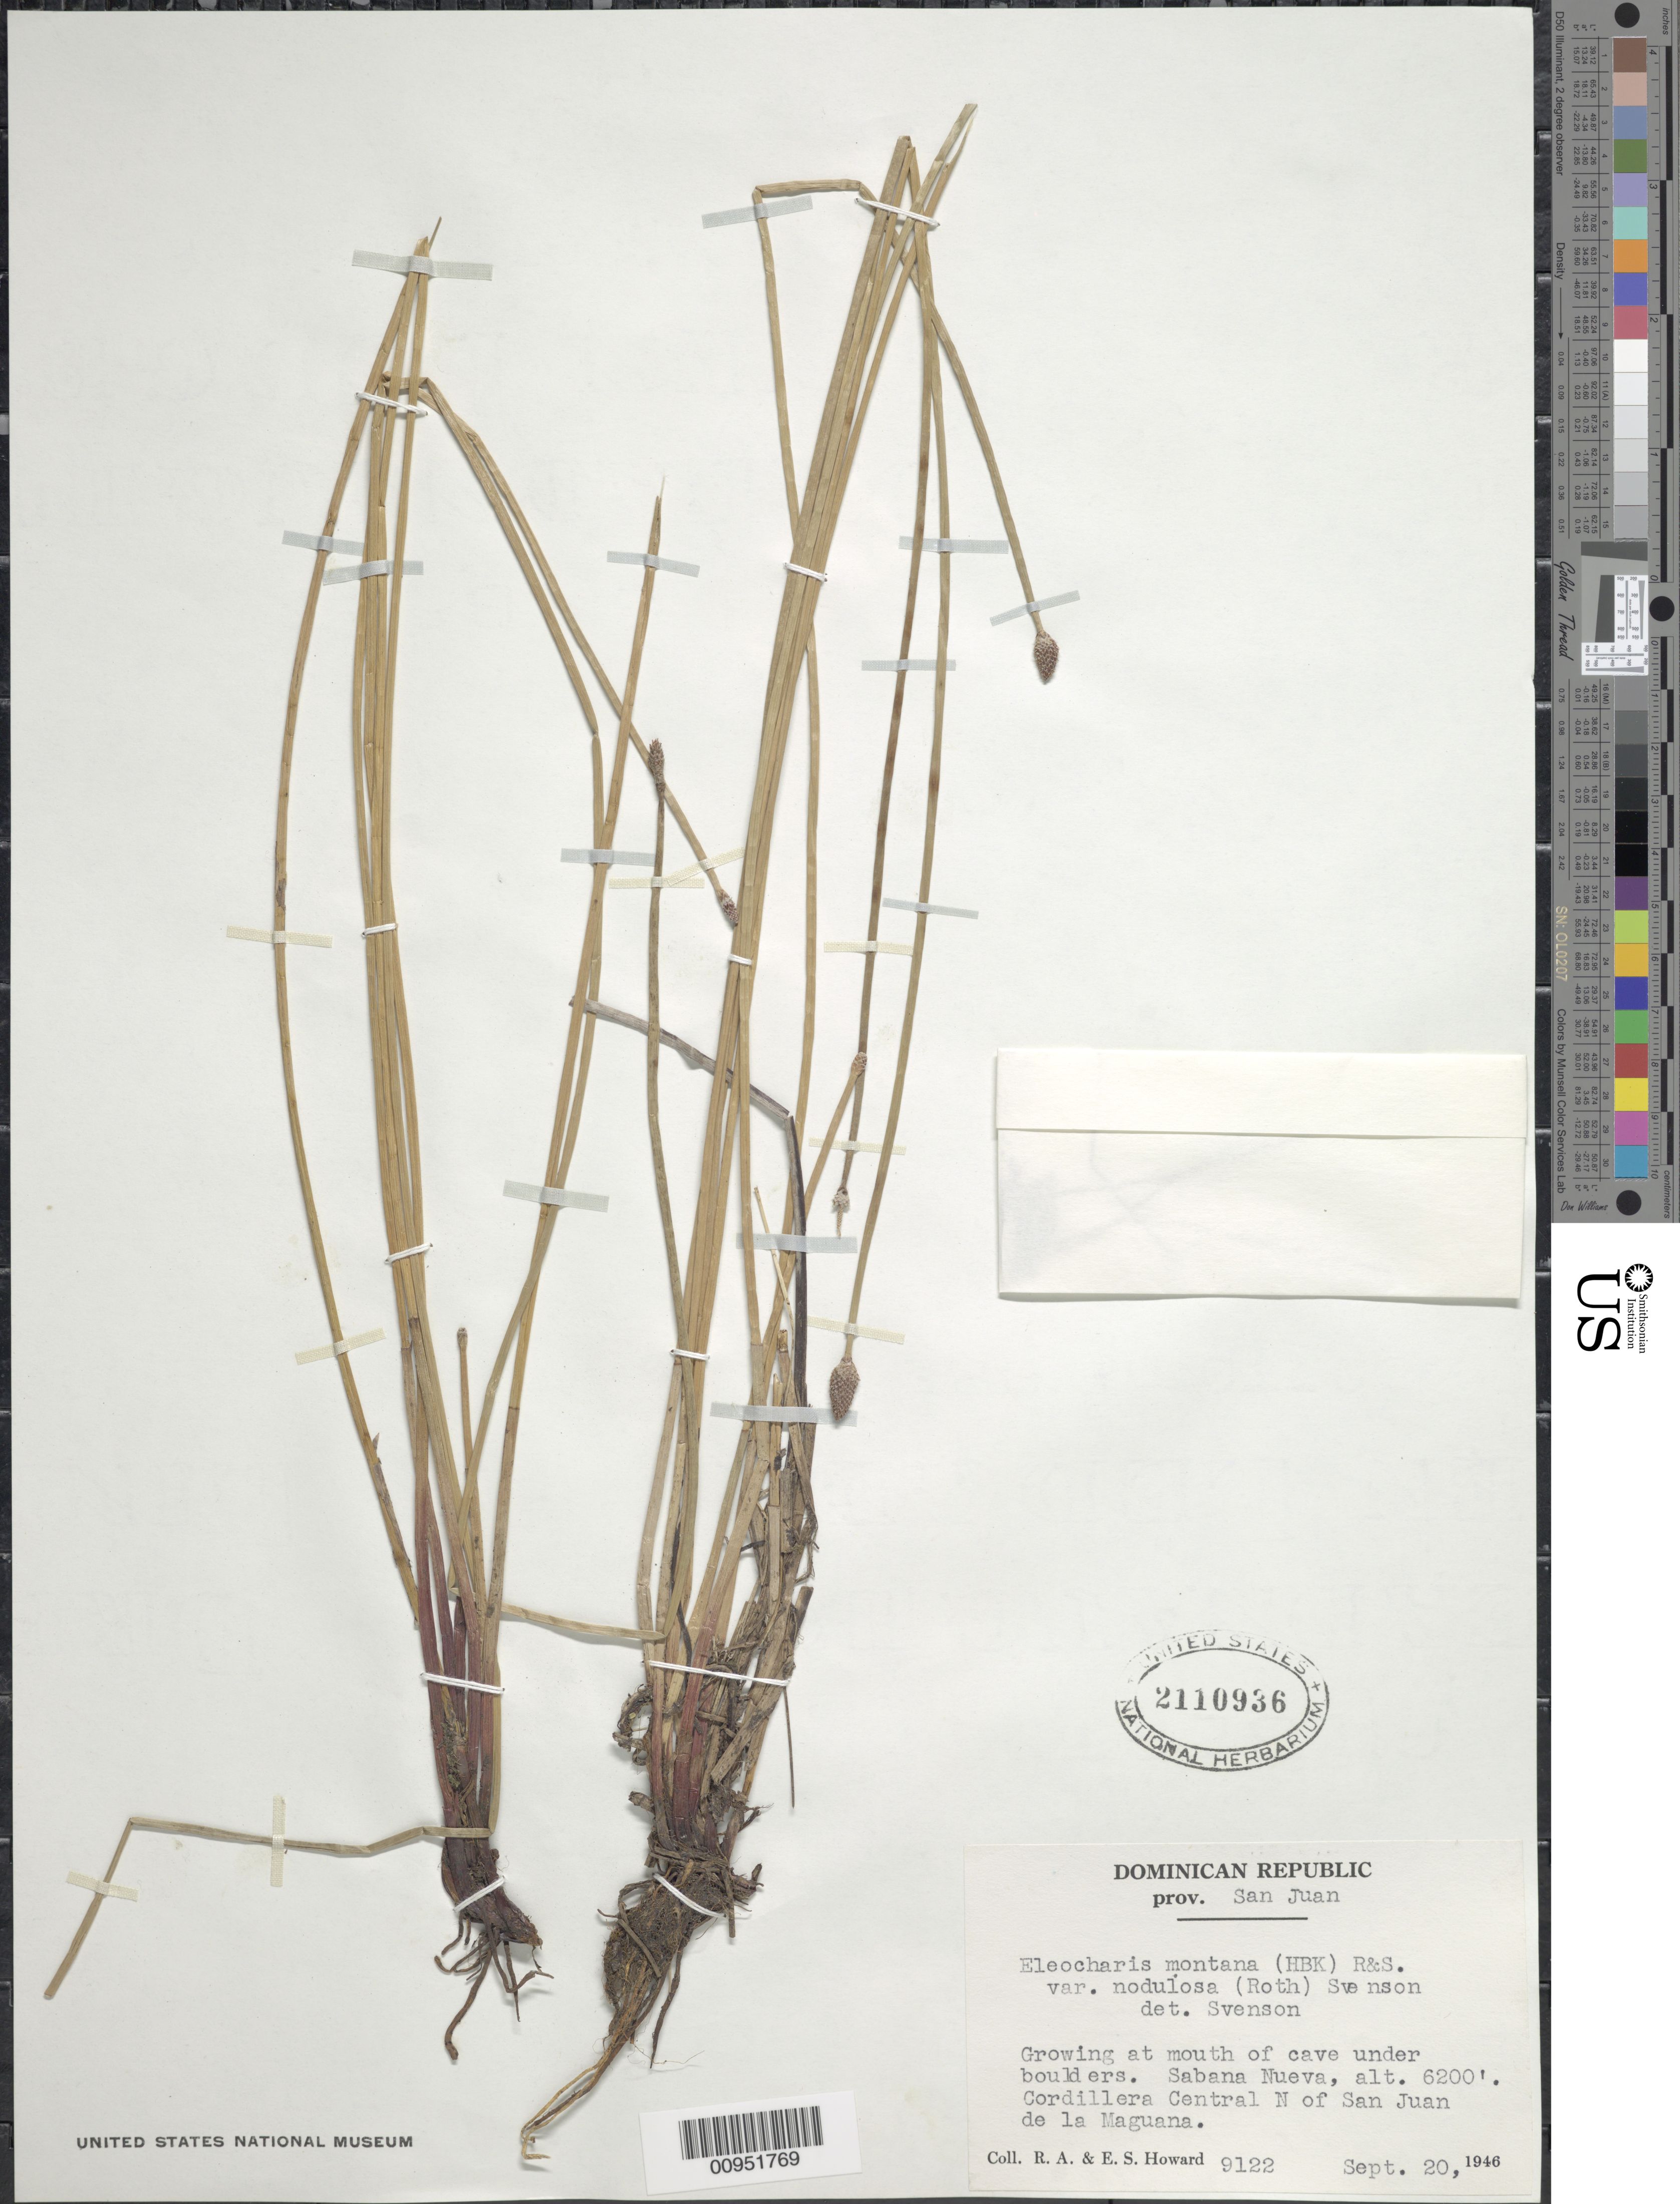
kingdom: Plantae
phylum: Tracheophyta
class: Liliopsida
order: Poales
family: Cyperaceae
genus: Eleocharis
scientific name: Eleocharis montana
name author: (Kunth) Roem. & Schult.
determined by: Svenson, --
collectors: R. A. Howard & E. S. Howard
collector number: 9122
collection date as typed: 20 Sep 1946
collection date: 1946-09-20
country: Dominican Republic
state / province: San Juan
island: Hispaniola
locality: Cave, Sabana Nueva, Cordillera Central of San Juan de la Maguana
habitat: Growing at mouth of cave under boulders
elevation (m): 1890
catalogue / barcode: US 2110936